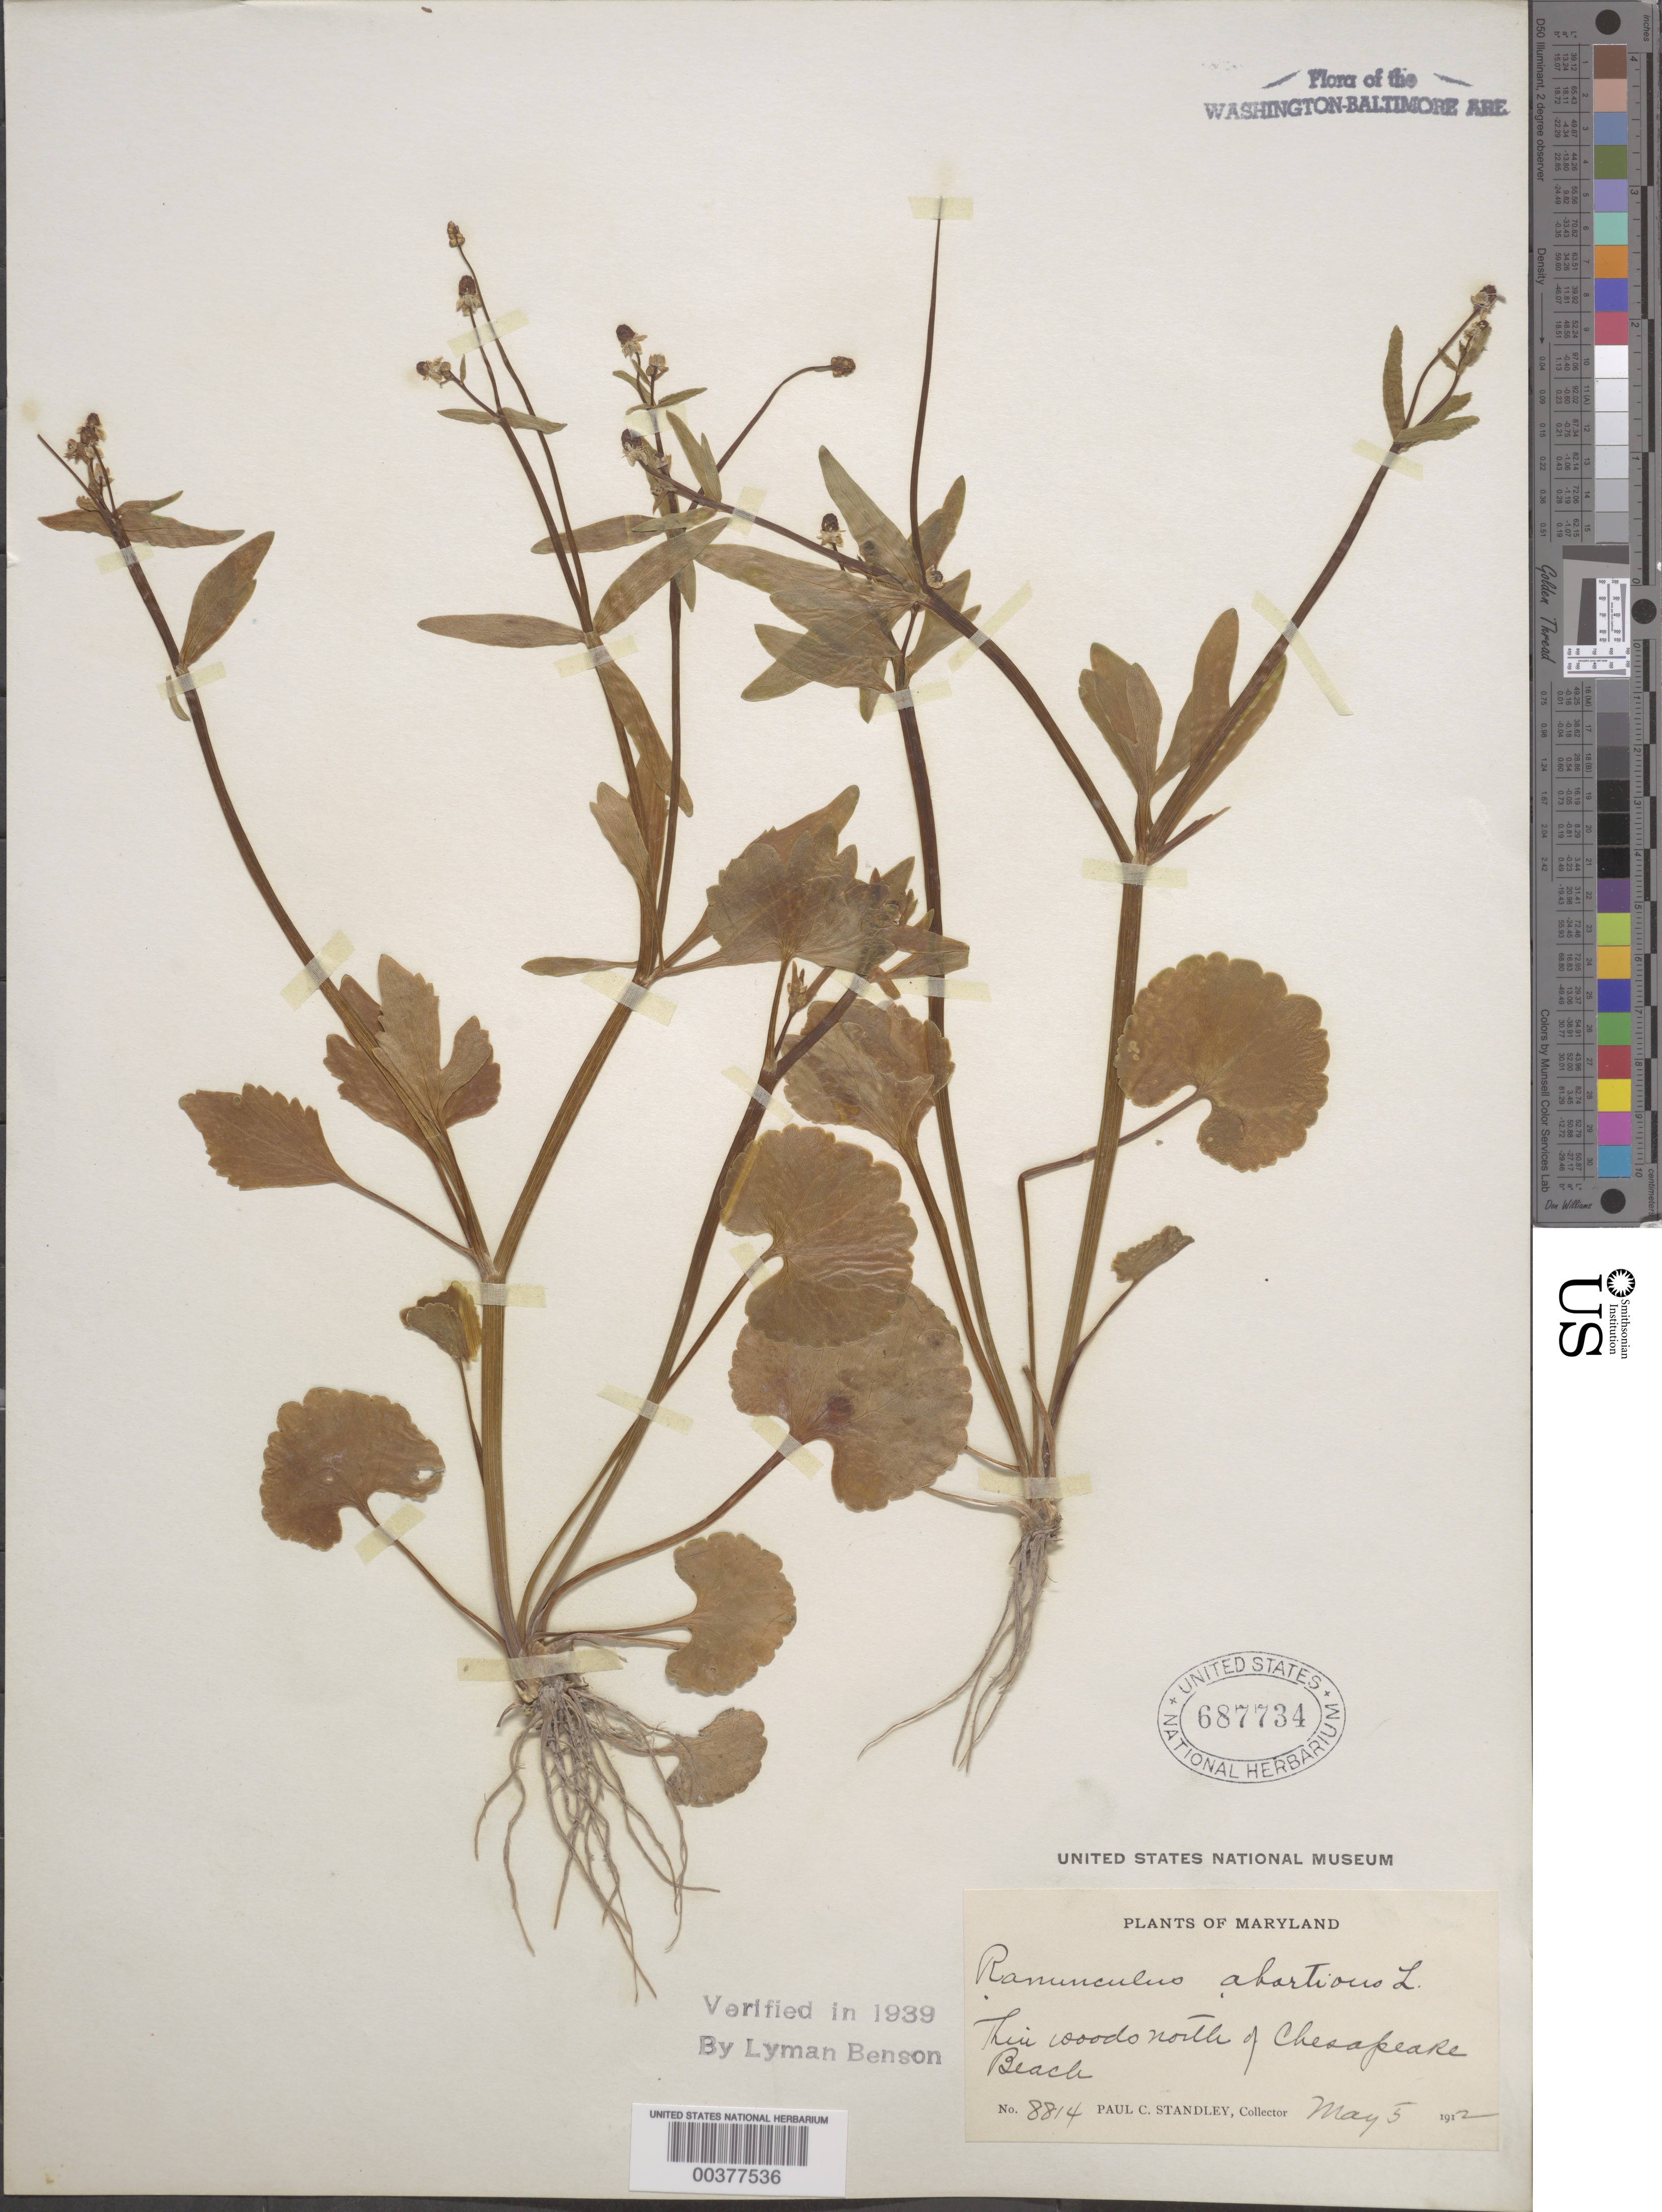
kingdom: Plantae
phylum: Tracheophyta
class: Magnoliopsida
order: Ranunculales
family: Ranunculaceae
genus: Ranunculus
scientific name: Ranunculus abortivus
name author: L.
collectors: P. C. Standley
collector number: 8814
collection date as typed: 05 May 1912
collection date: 1912-05-05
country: United States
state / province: Maryland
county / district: Calvert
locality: North of Chesapeake Beach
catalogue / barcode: US 687734